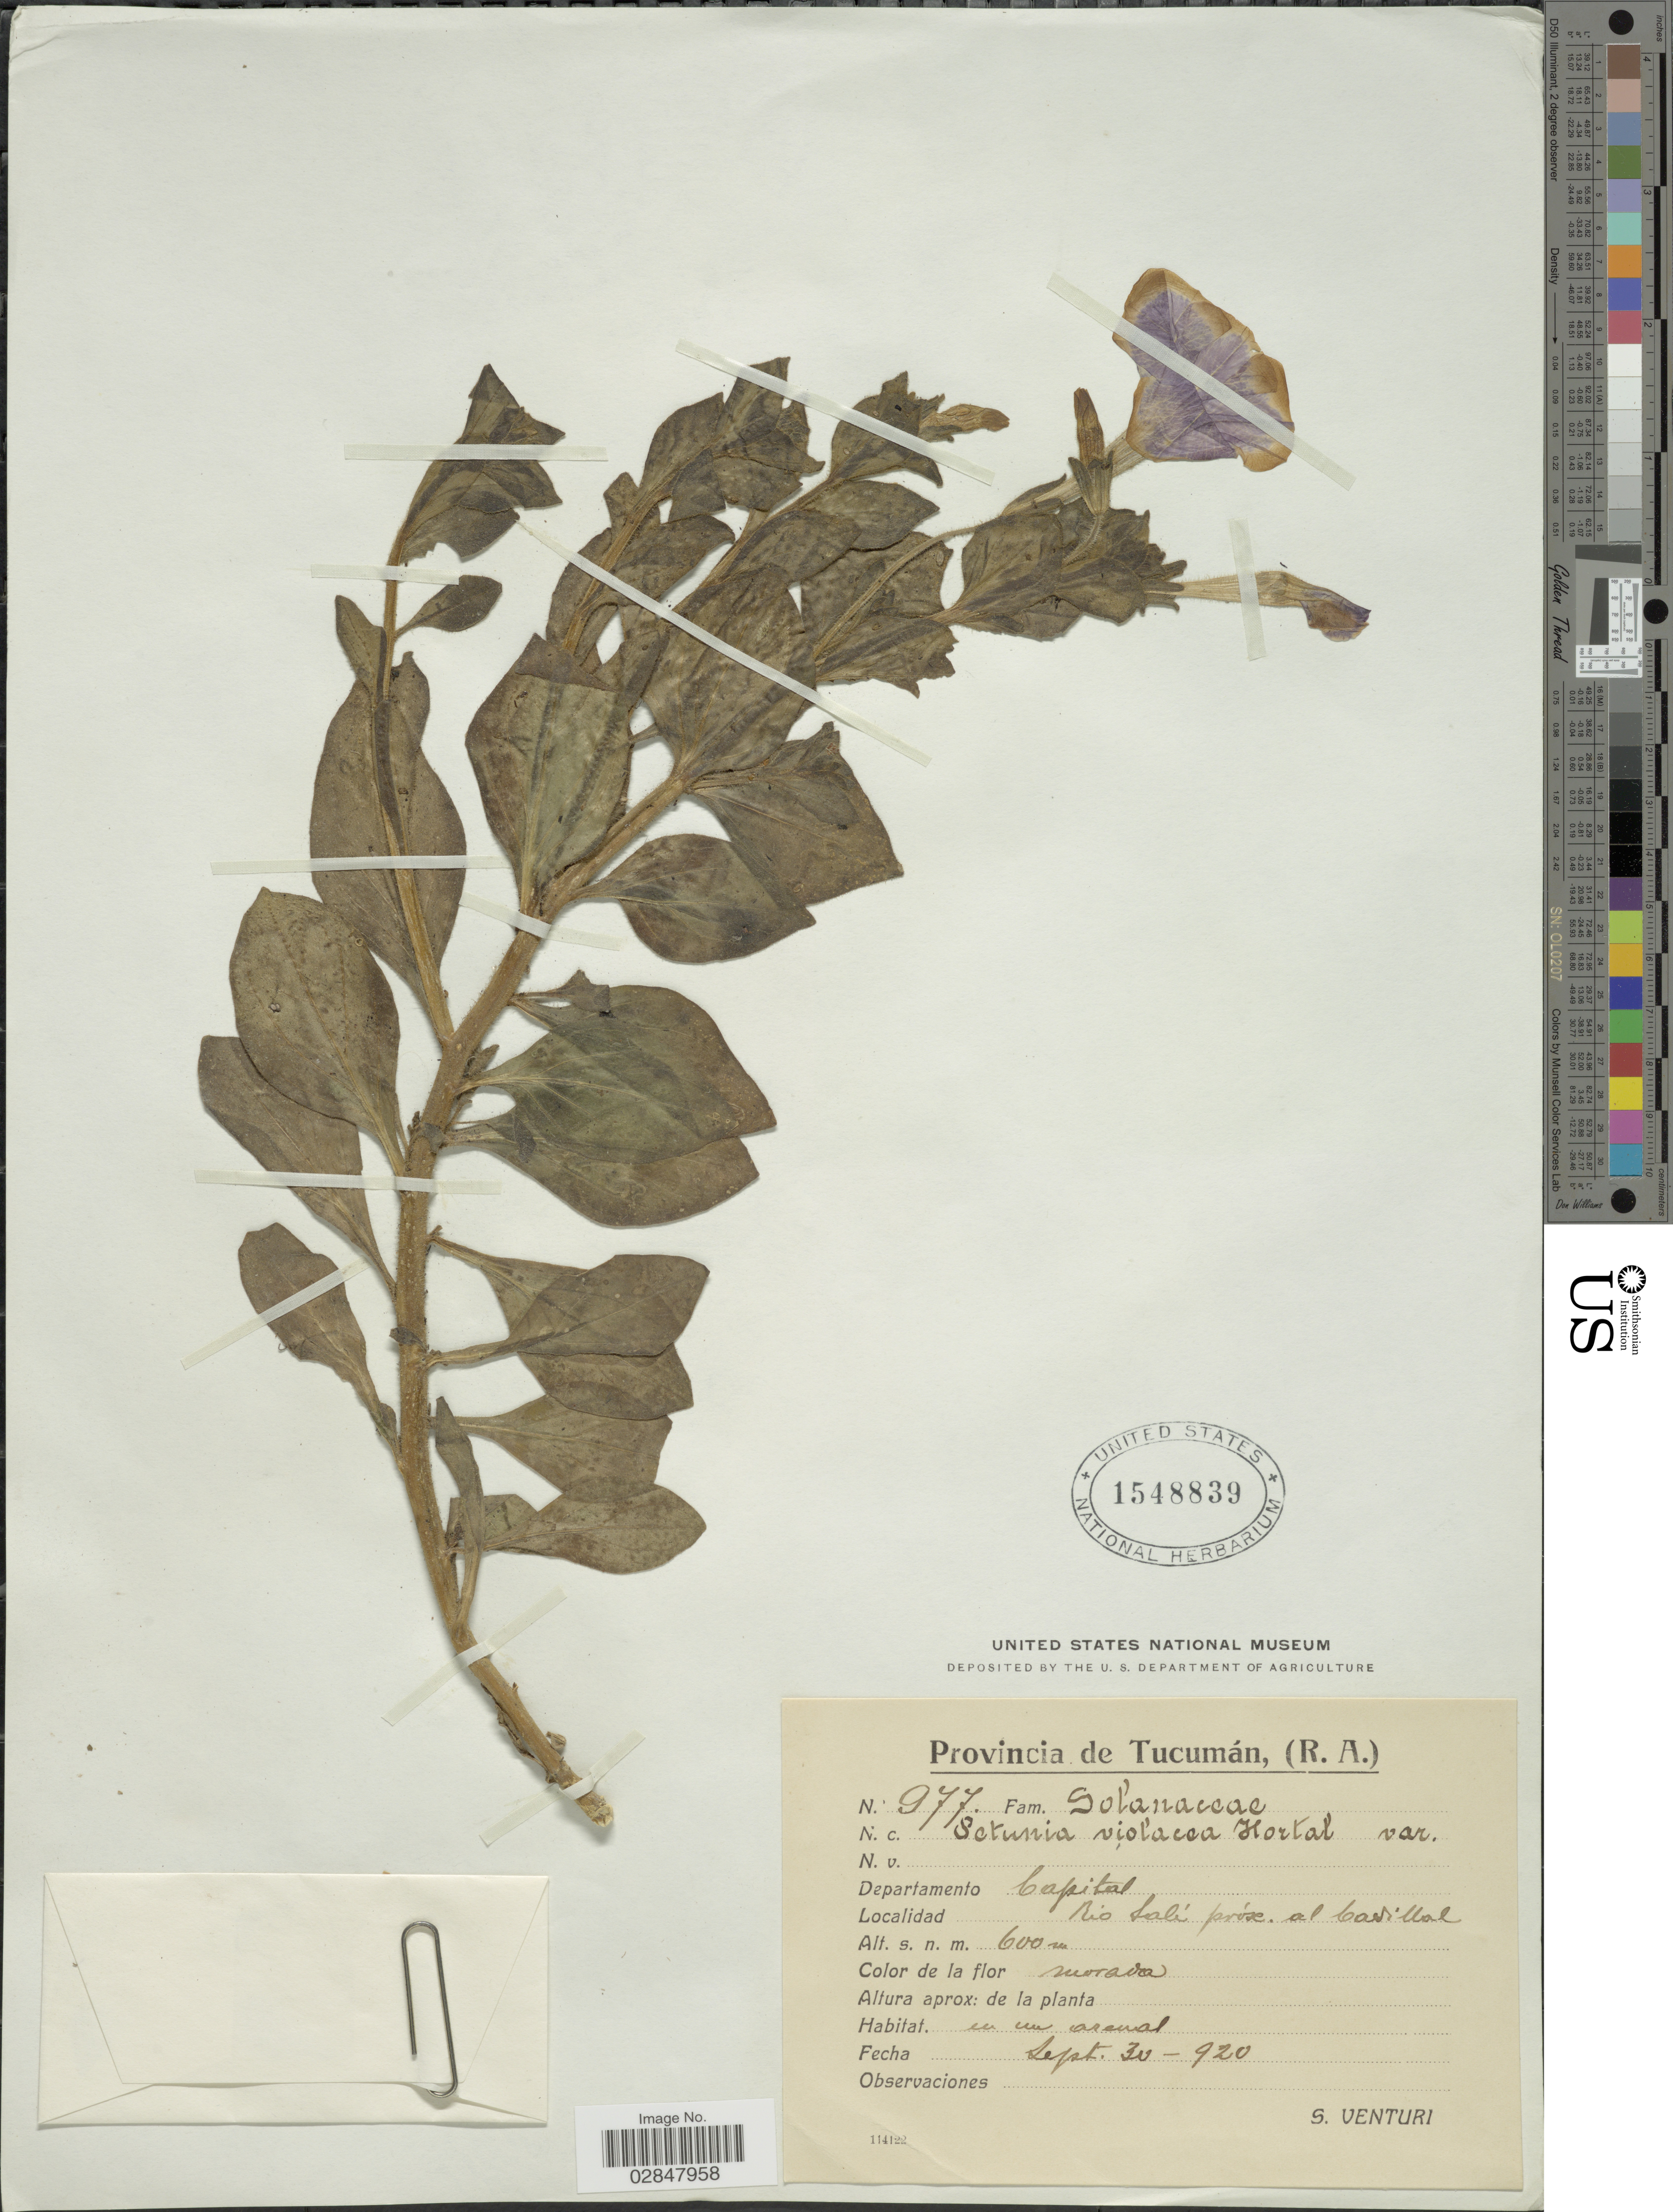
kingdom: Plantae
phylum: Tracheophyta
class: Magnoliopsida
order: Solanales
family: Solanaceae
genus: Petunia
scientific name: Petunia integrifolia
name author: (Hook.) Schinz & Thell.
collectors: S. Venturi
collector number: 977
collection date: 1920-09-30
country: Argentina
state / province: Tucuman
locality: (R.A.), Departamento Capital, Rio Sali próse, al Cadillal.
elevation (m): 600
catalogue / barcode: US 1548839